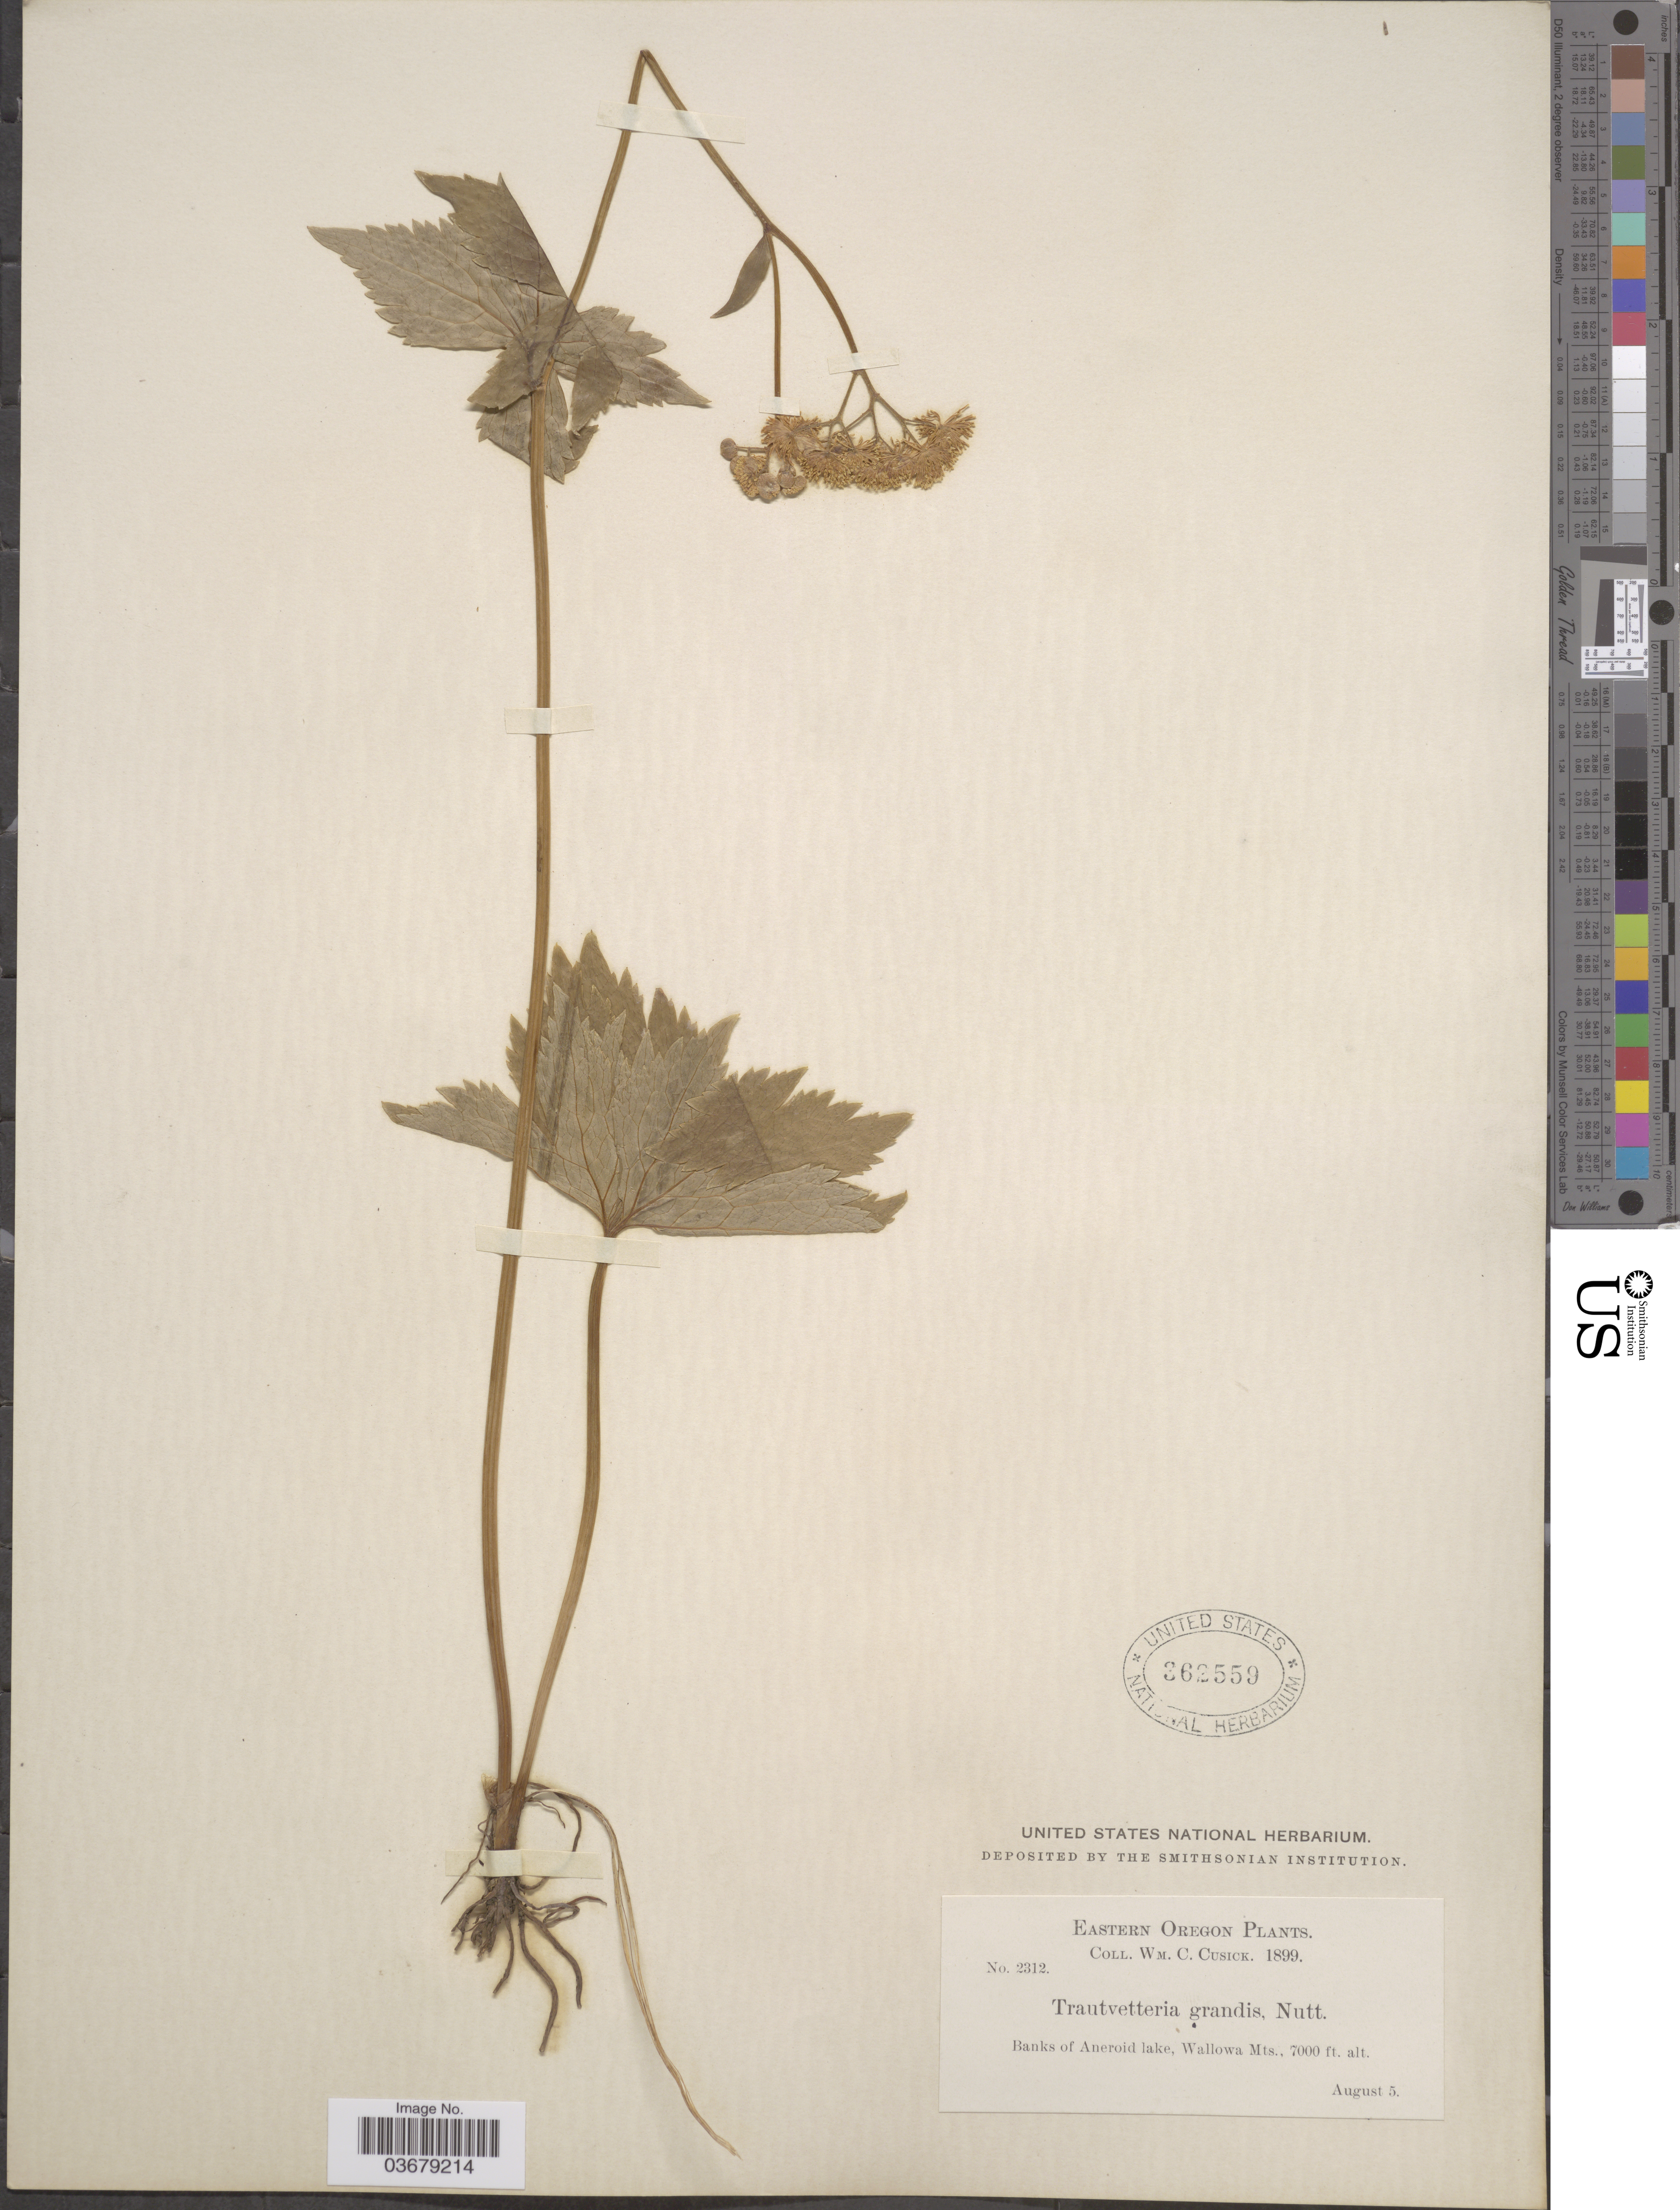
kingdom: Plantae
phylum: Tracheophyta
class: Magnoliopsida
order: Ranunculales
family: Ranunculaceae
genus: Trautvetteria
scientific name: Trautvetteria caroliniensis var. grandis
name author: (Water) Vail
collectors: W. C. Cusick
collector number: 2312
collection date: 1899-08-05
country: United States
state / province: Oregon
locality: Eastern Oregon. Banks of Aneroid lake, Wallowa Mts.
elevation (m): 2134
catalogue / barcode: US 362559